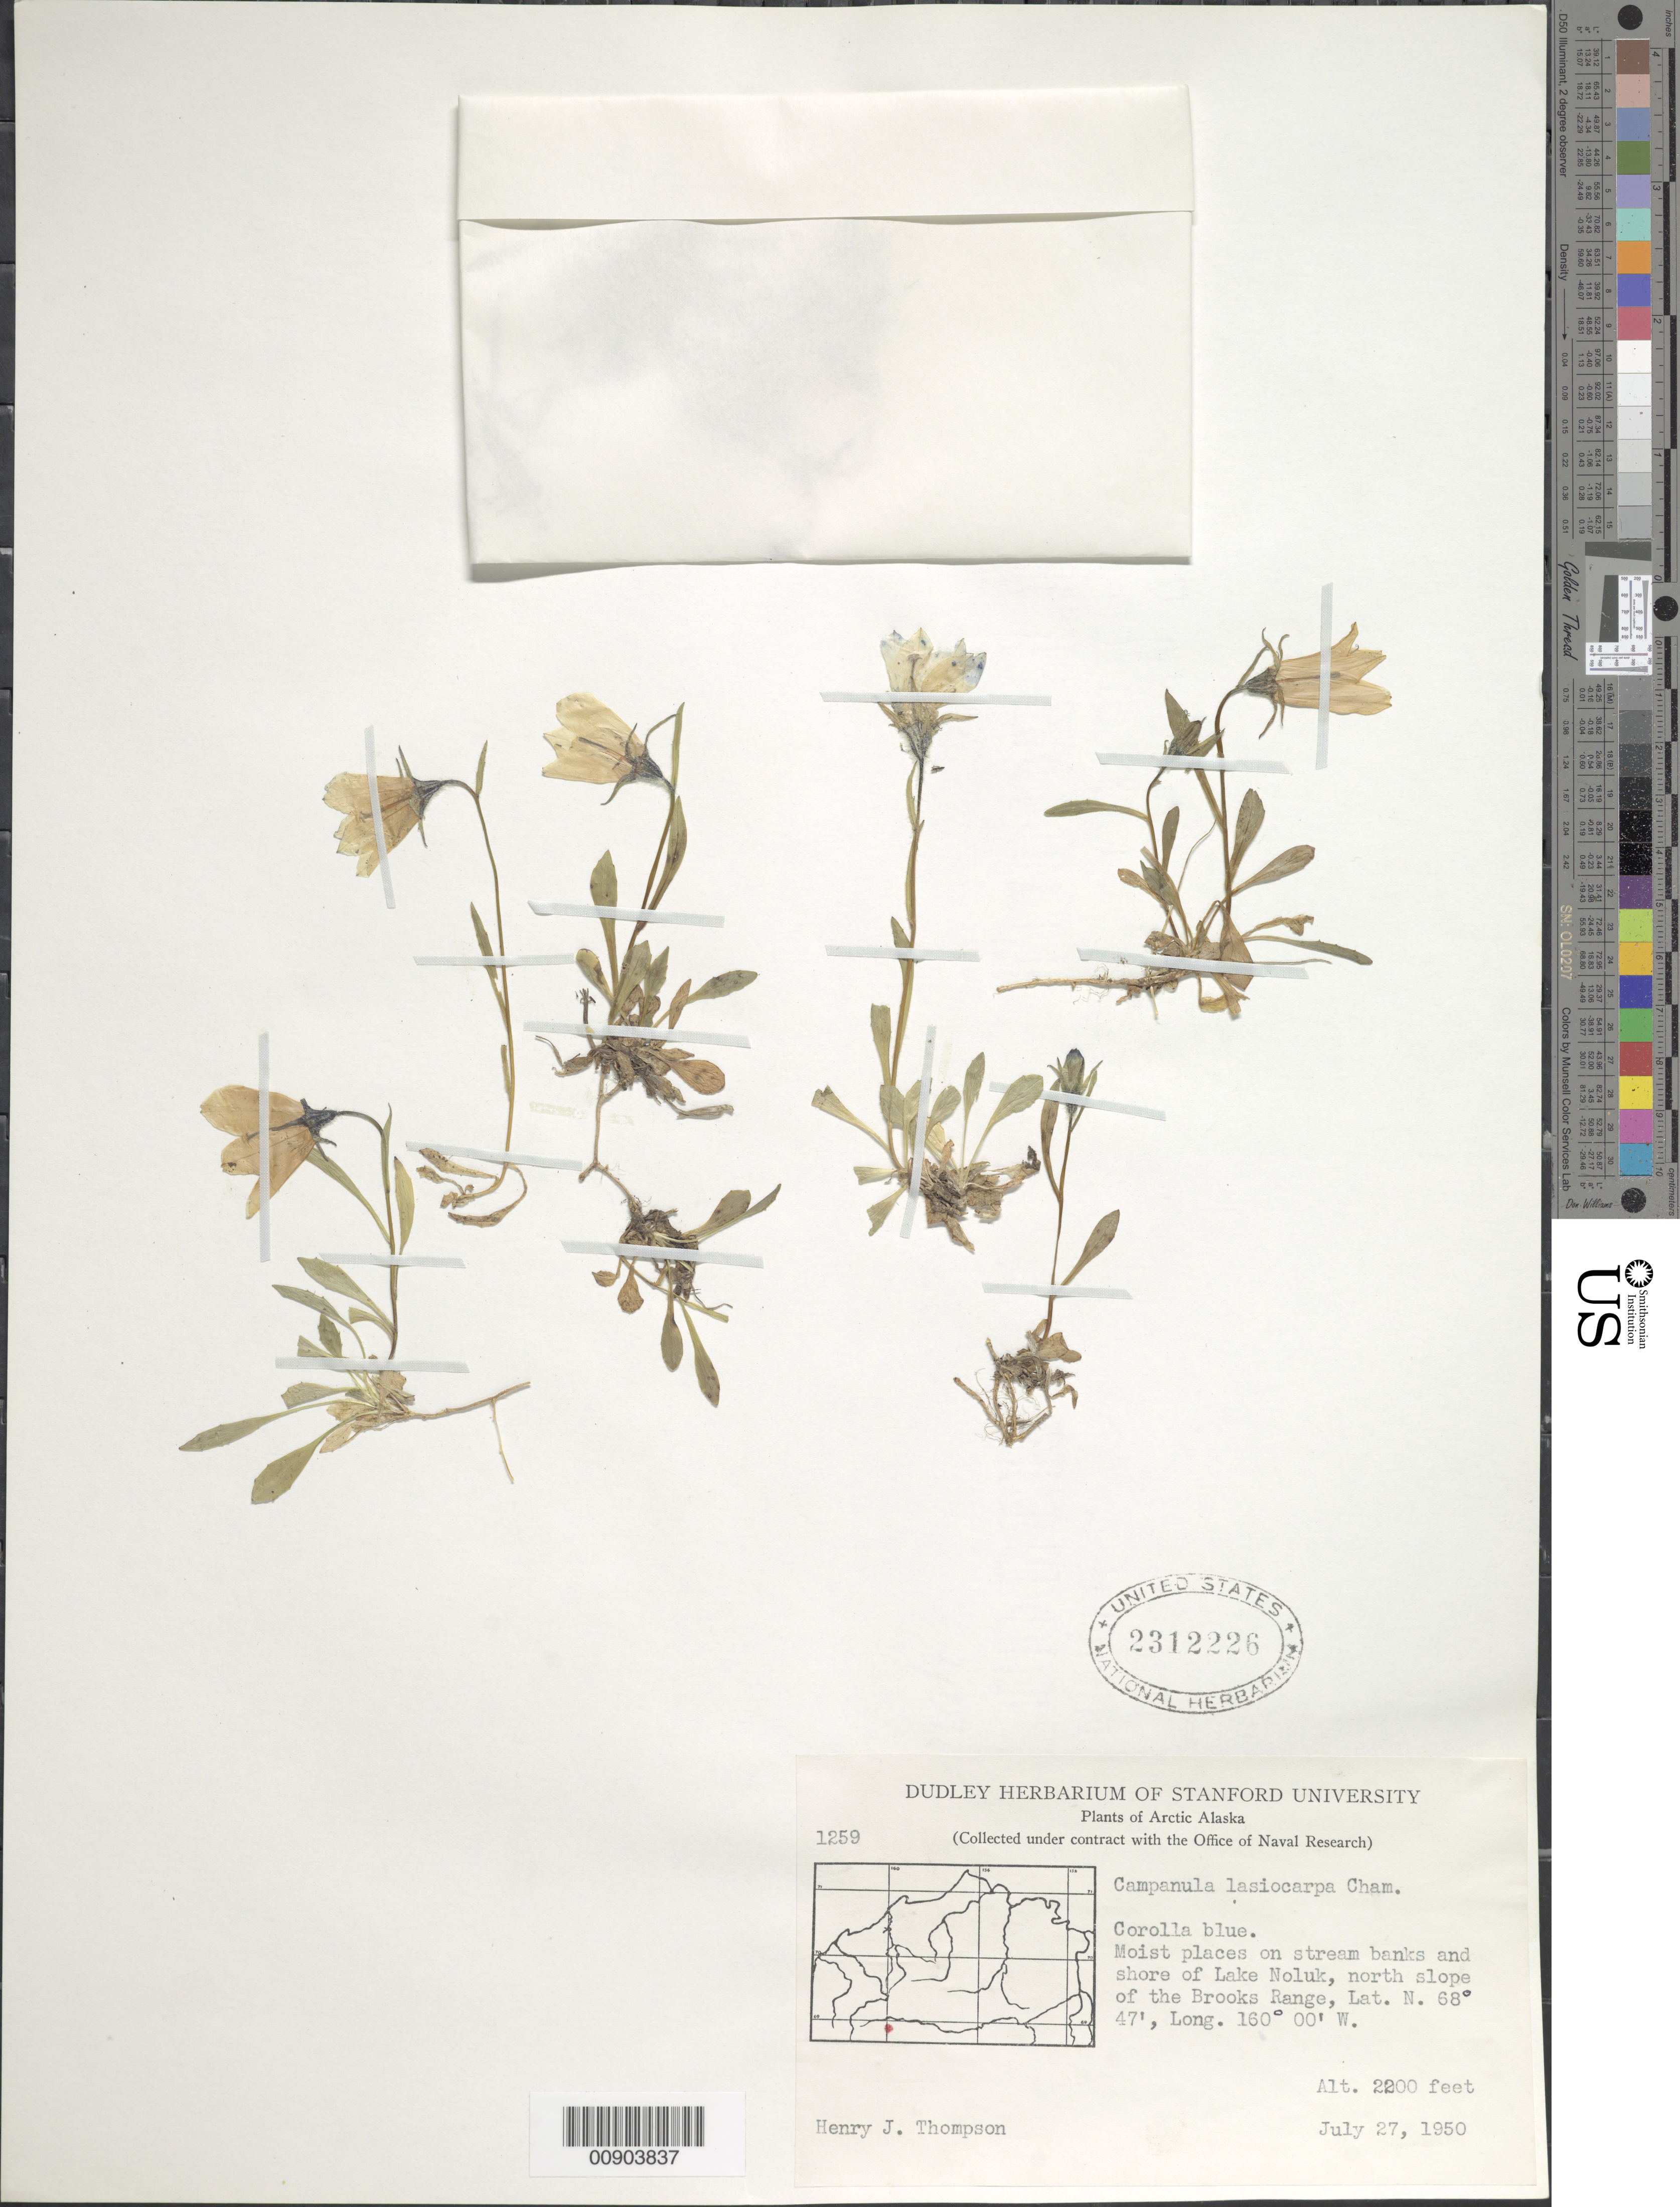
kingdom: Plantae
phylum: Tracheophyta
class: Magnoliopsida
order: Asterales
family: Campanulaceae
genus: Campanula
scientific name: Campanula lasiocarpa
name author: Cham.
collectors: H. J. Thompson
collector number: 1259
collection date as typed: July 27, 1950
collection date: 1950-07-27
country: United States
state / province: Alaska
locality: Lake Noluk, north slope of the Brooks Range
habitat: Moist places on stream banks and shore.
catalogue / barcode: US 2312226